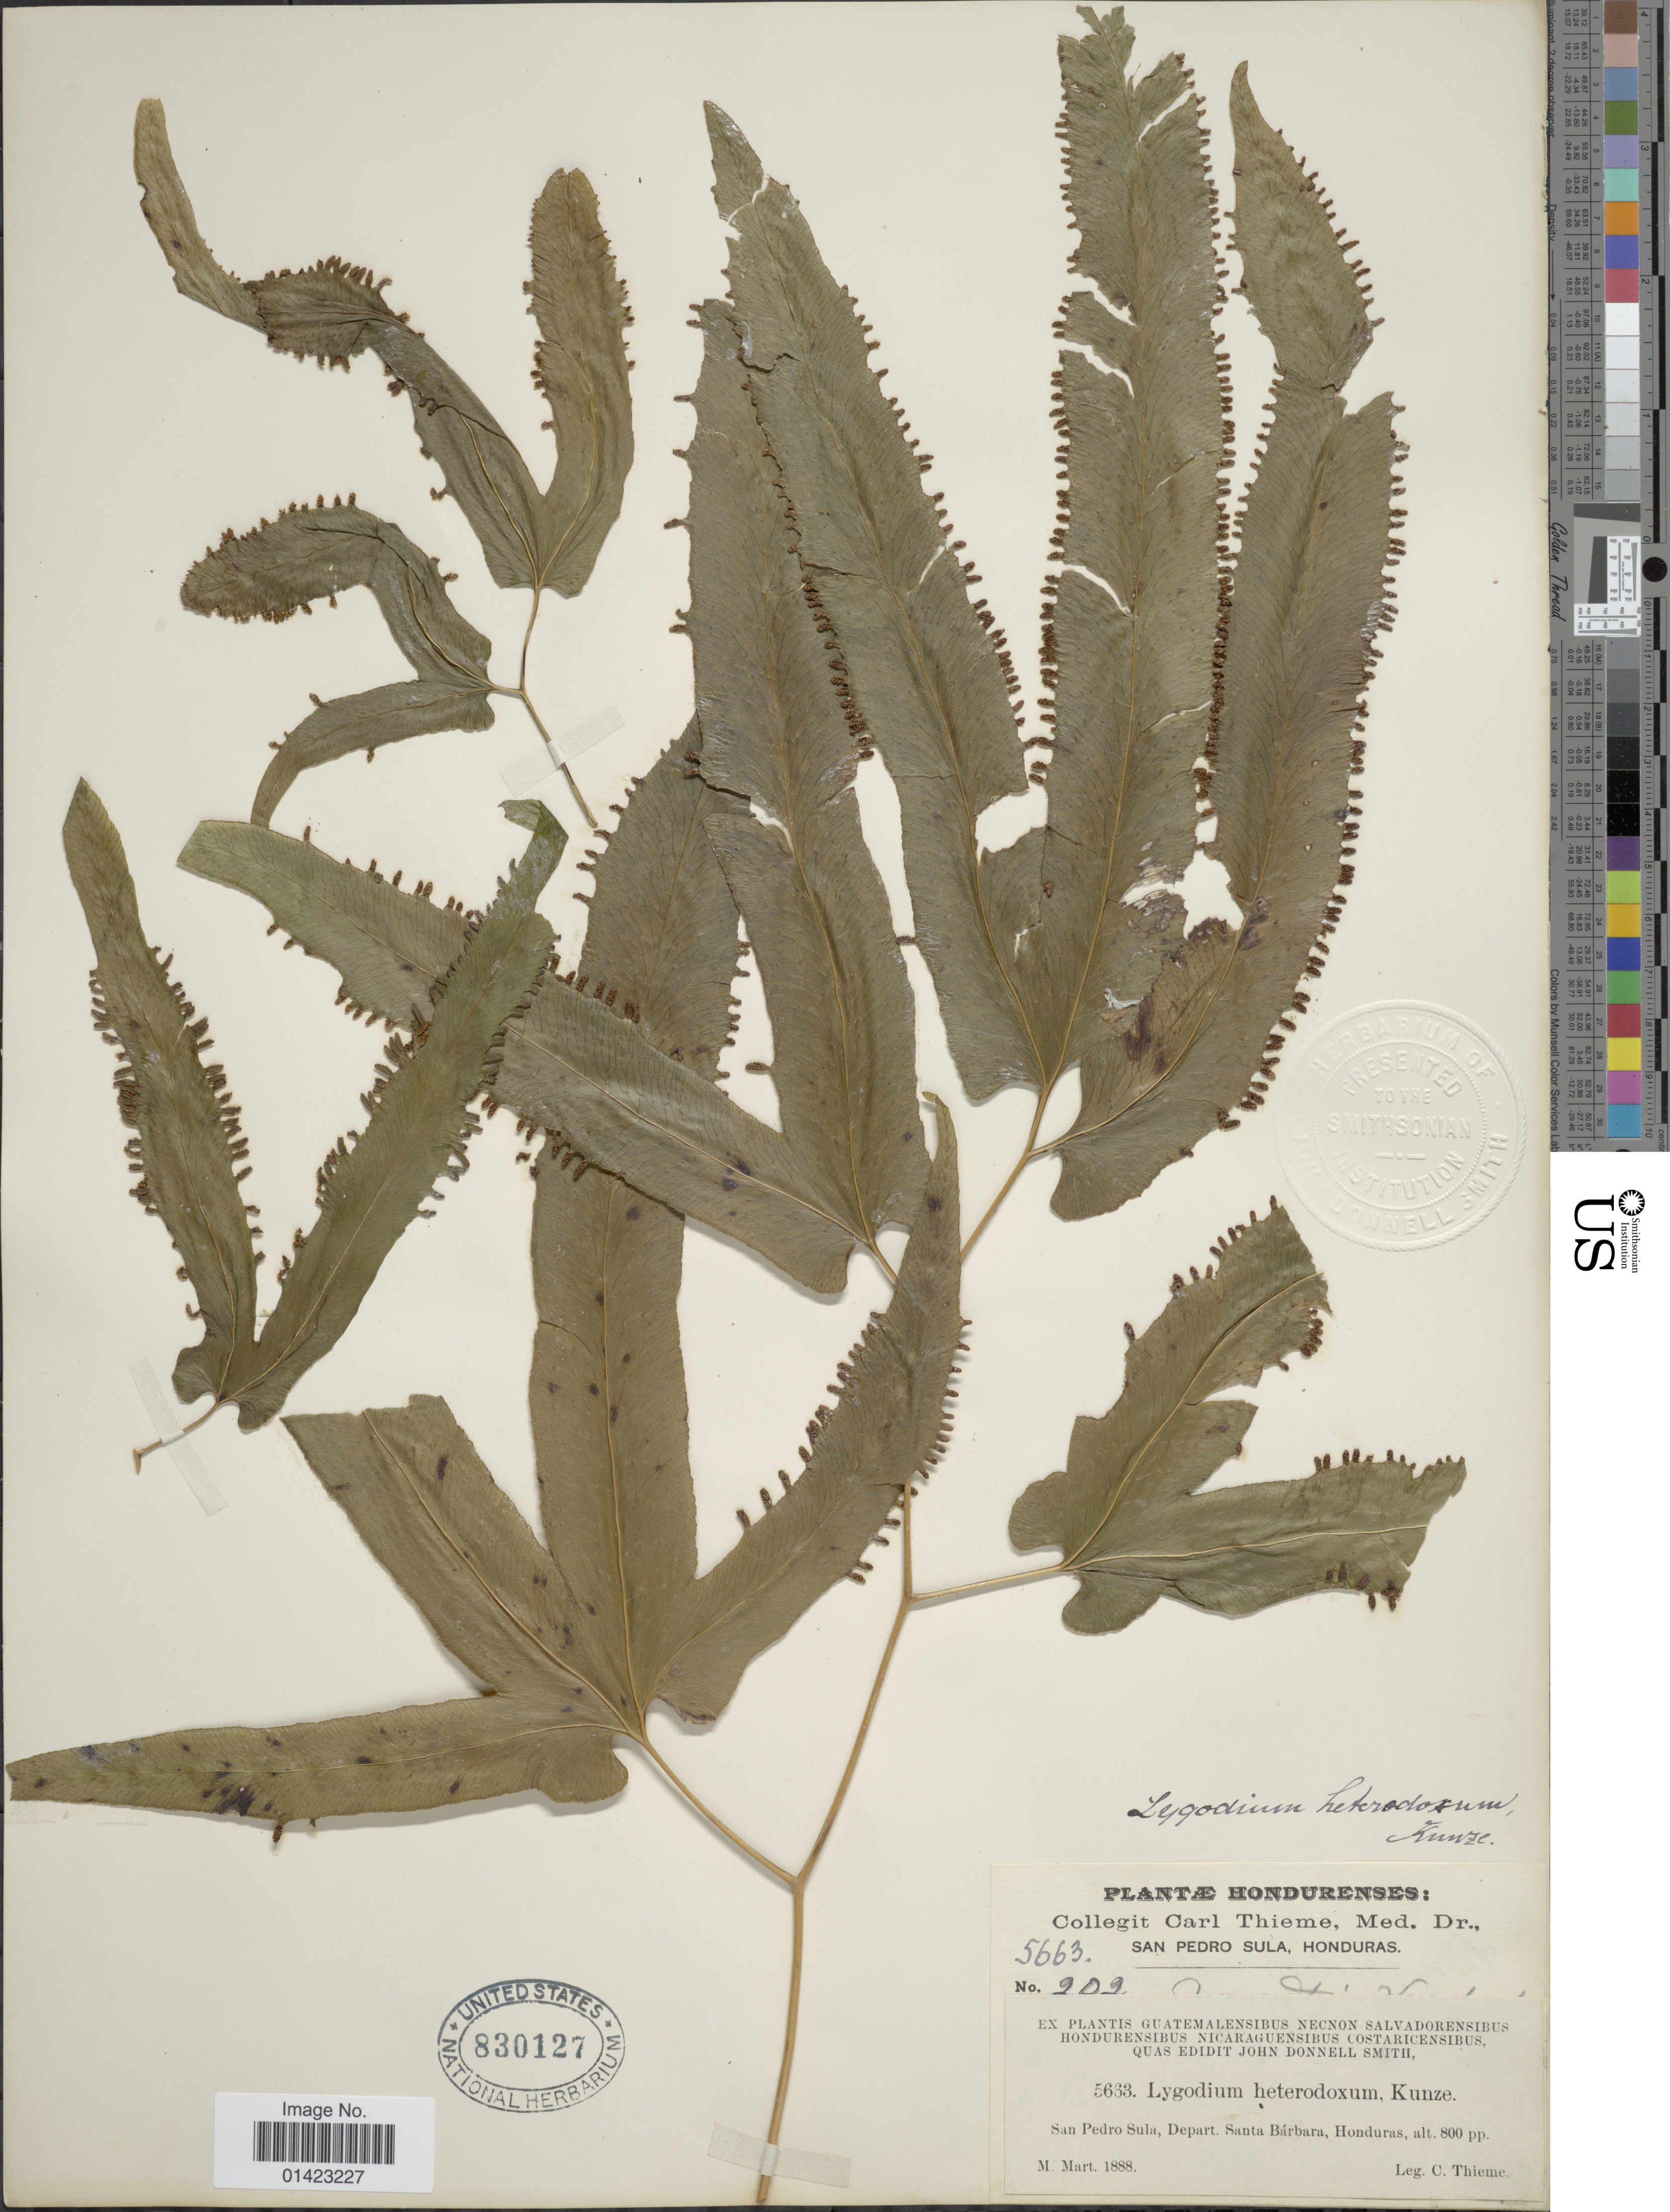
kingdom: Plantae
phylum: Tracheophyta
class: Polypodiopsida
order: Schizaeales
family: Lygodiaceae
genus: Lygodium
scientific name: Lygodium heterodoxum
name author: Kunze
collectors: C. Thieme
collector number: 5663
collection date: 1888-03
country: Honduras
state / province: Santa Bárbara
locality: San Pedro Sula, Depart. Santa Bárbara, Honduras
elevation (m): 244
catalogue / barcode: US 830127